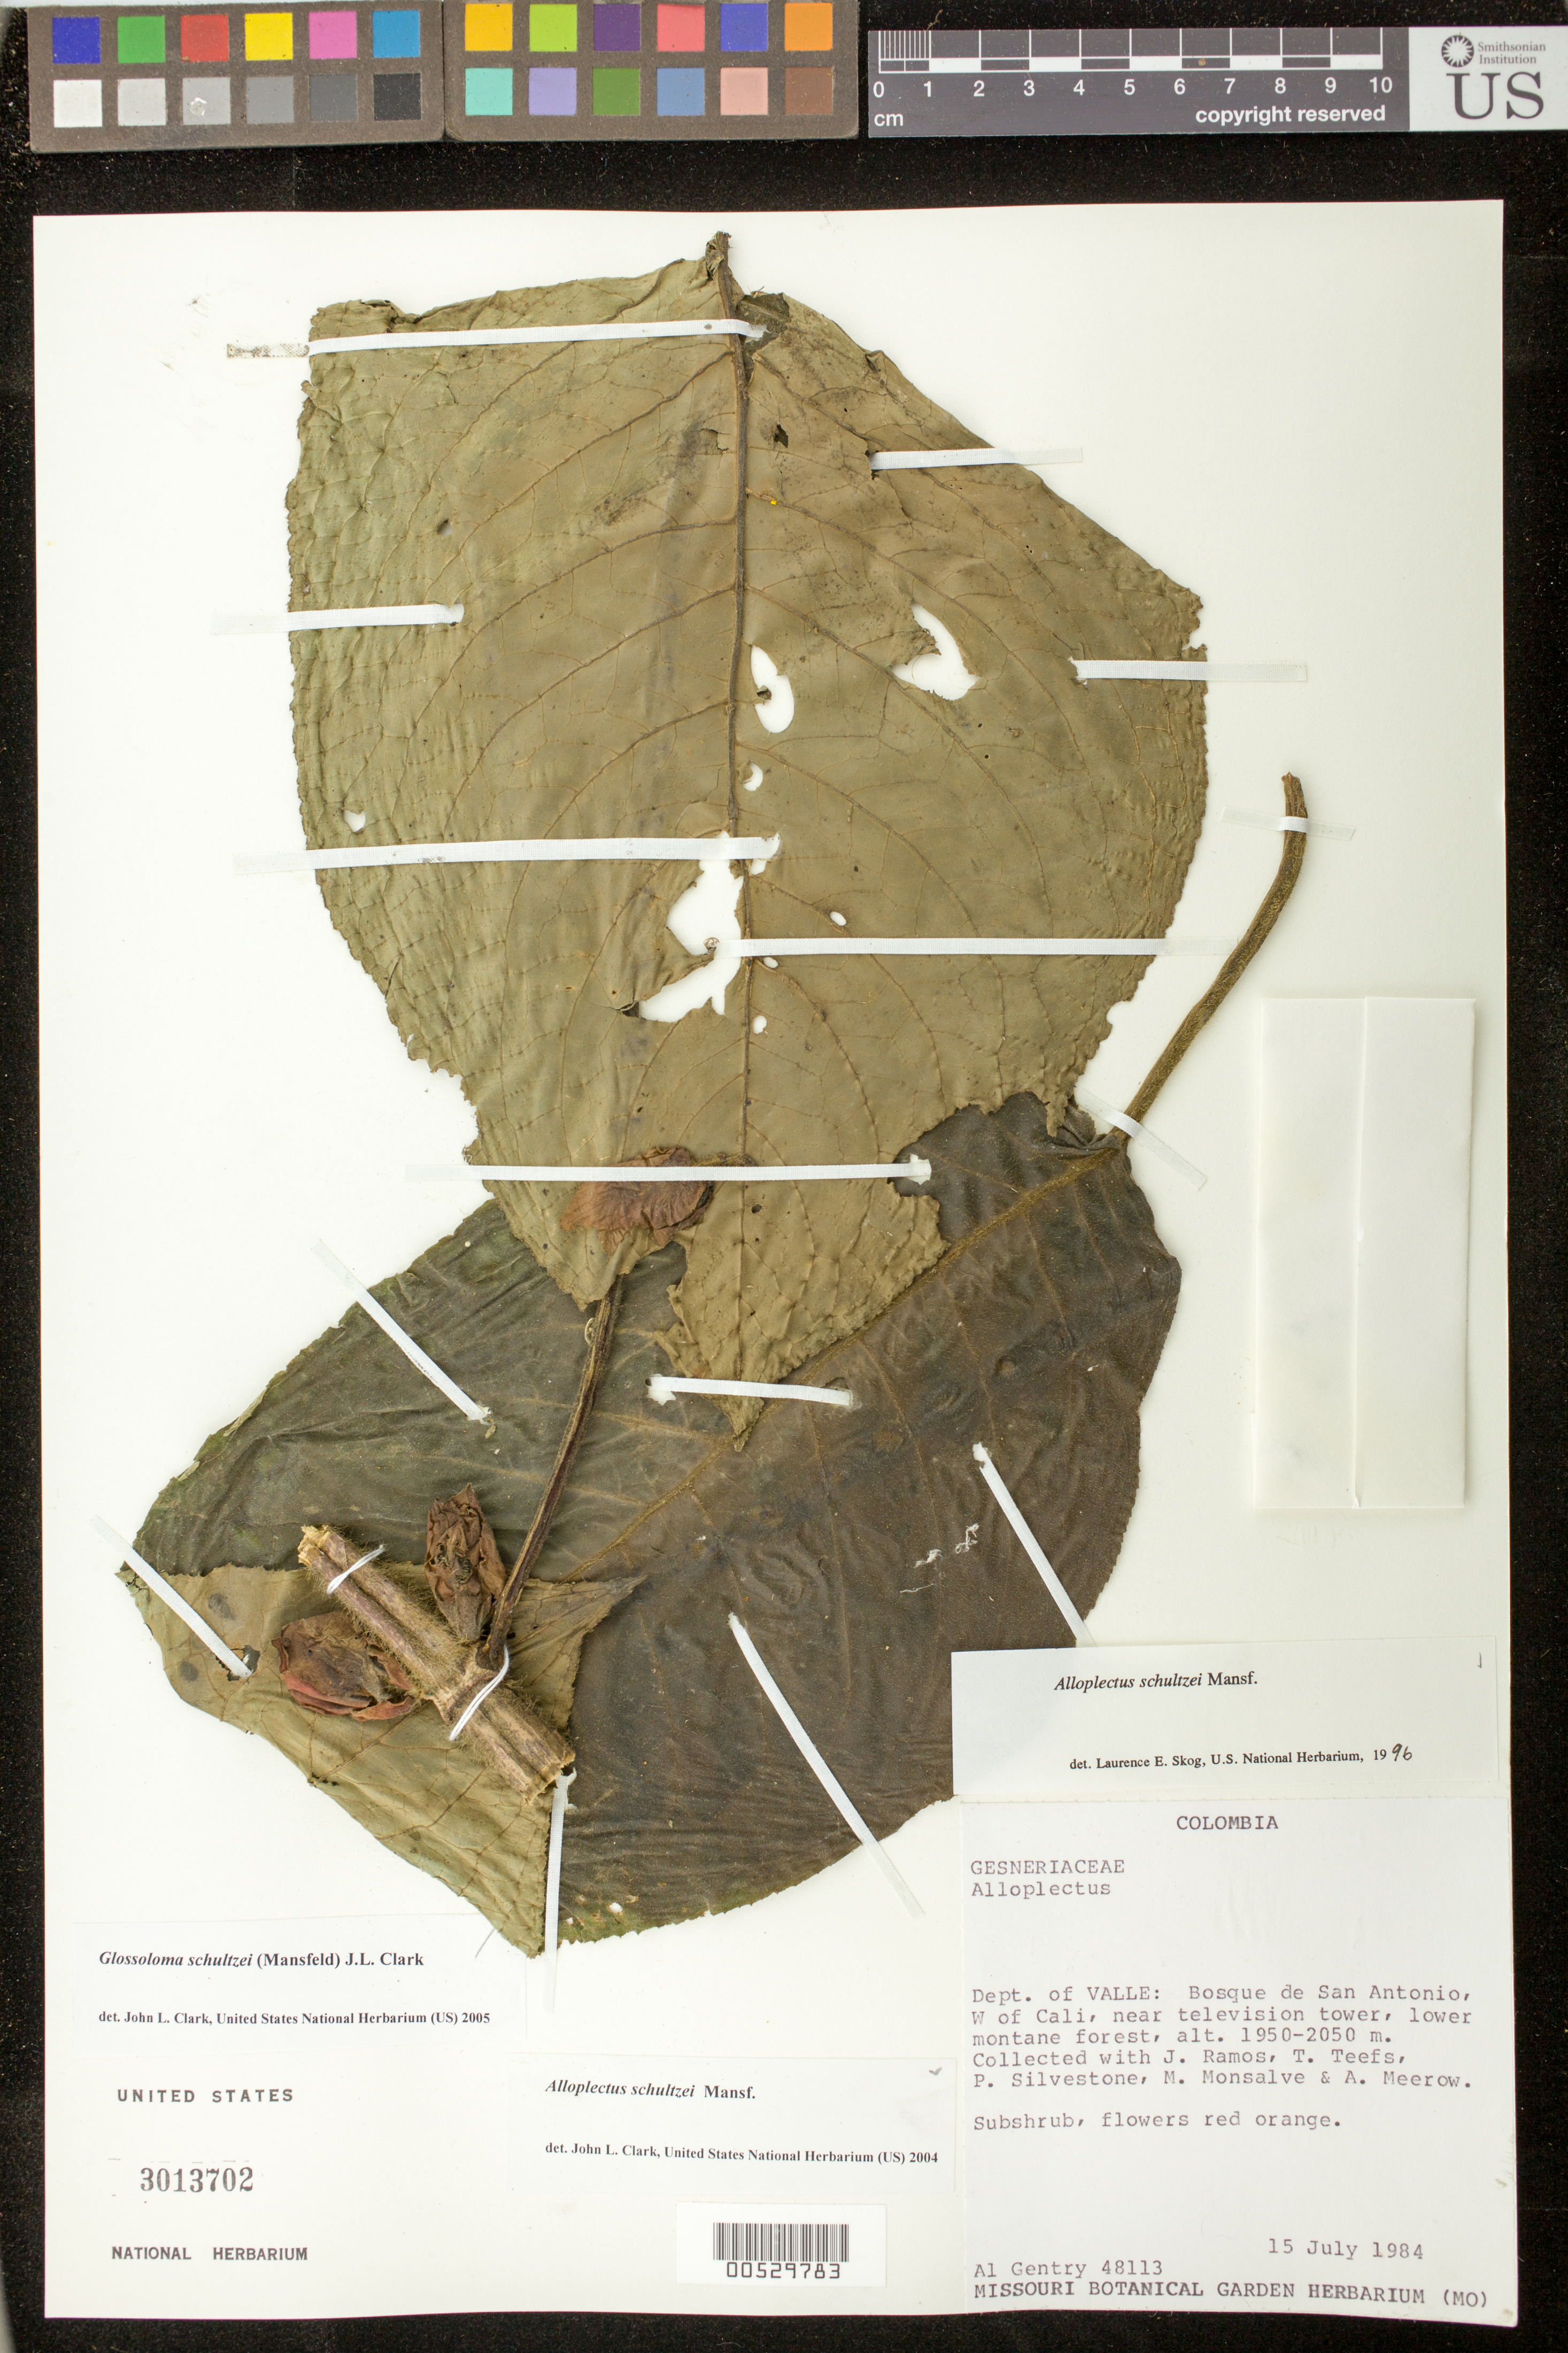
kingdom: Plantae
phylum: Tracheophyta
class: Magnoliopsida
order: Lamiales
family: Gesneriaceae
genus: Glossoloma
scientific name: Glossoloma schultzei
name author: (Mansf.) J.L. Clark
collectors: A. H. Gentry, J. Ramos, T. Teefs, P. A. Silverstone-Sopkin, M. Monsalve & A. Meerow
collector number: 48113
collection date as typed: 15 Jul 1984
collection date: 1984-07-15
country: Colombia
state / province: Valle del Cauca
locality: Bosque de San Antonio, W of Cali, near television tower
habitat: Lower montane forest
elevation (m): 1950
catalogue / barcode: US 3013702